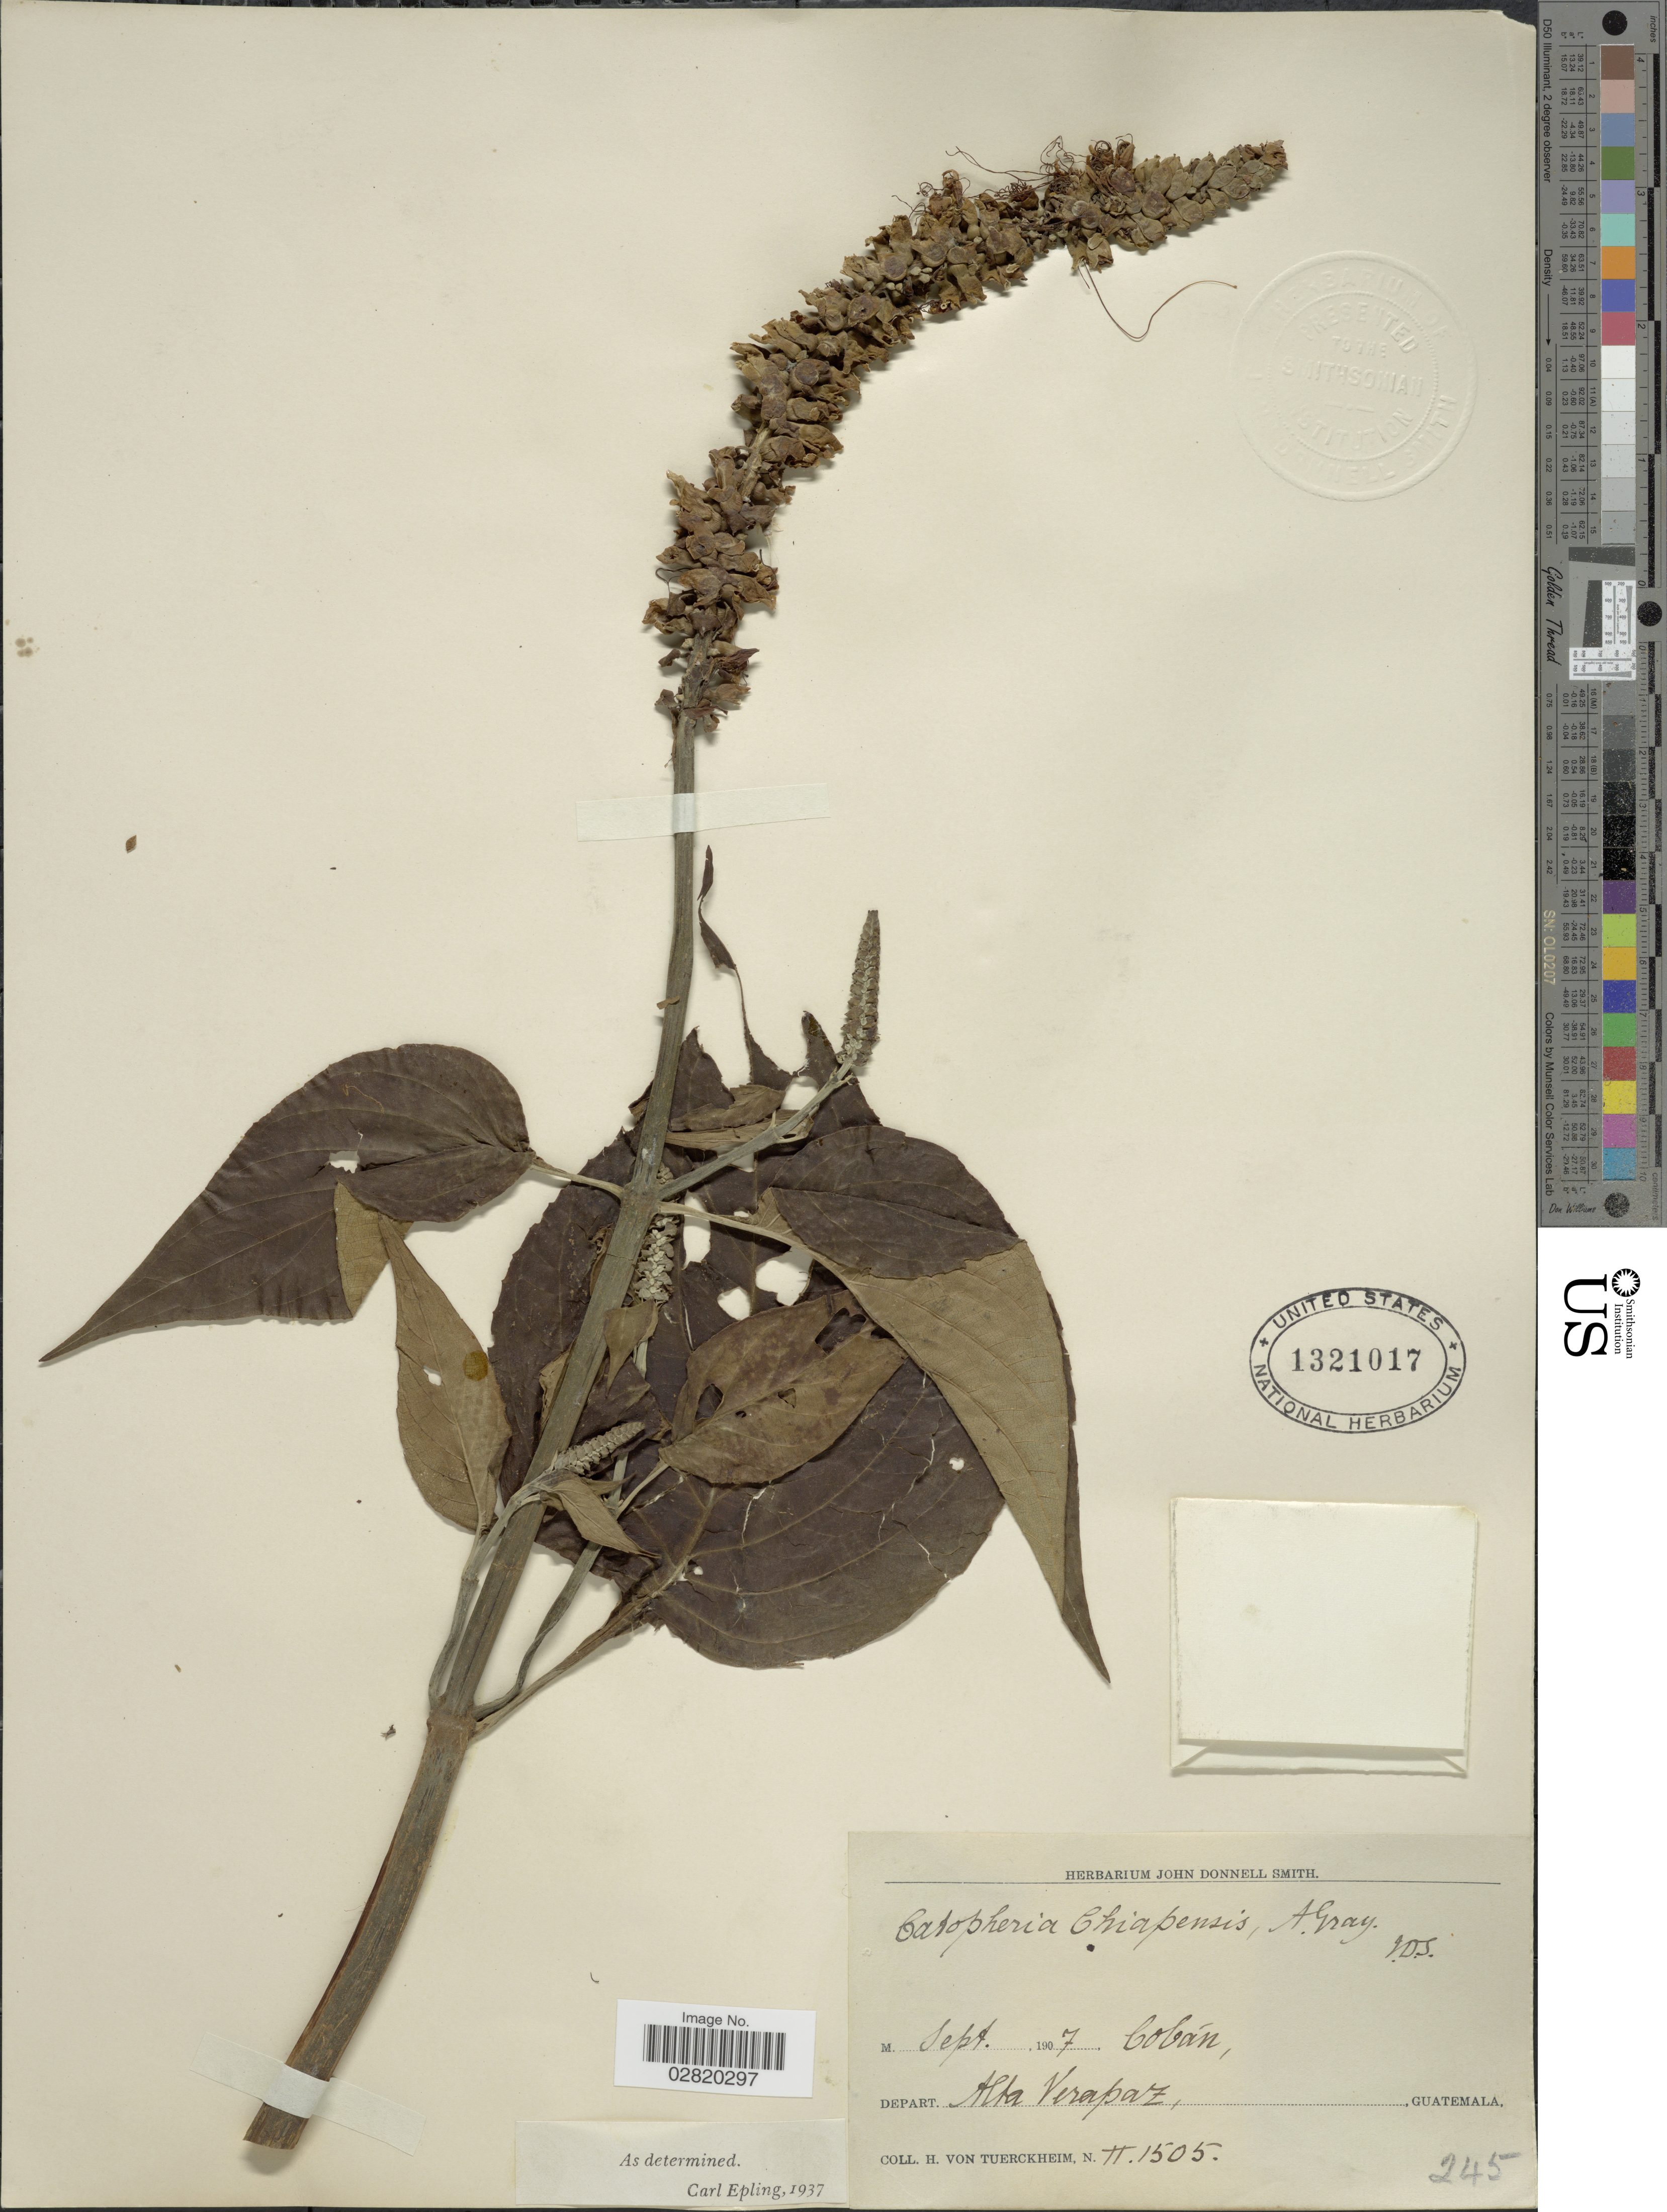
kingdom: Plantae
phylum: Tracheophyta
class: Magnoliopsida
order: Lamiales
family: Lamiaceae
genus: Catoferia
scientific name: Catoferia chiapensis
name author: A. Gray ex Benth.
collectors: H. von Türckheim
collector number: II1505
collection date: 1907-09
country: Guatemala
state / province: Alta Verapaz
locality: Cobán. Depart. Alta Verapaz.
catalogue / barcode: US 1321017